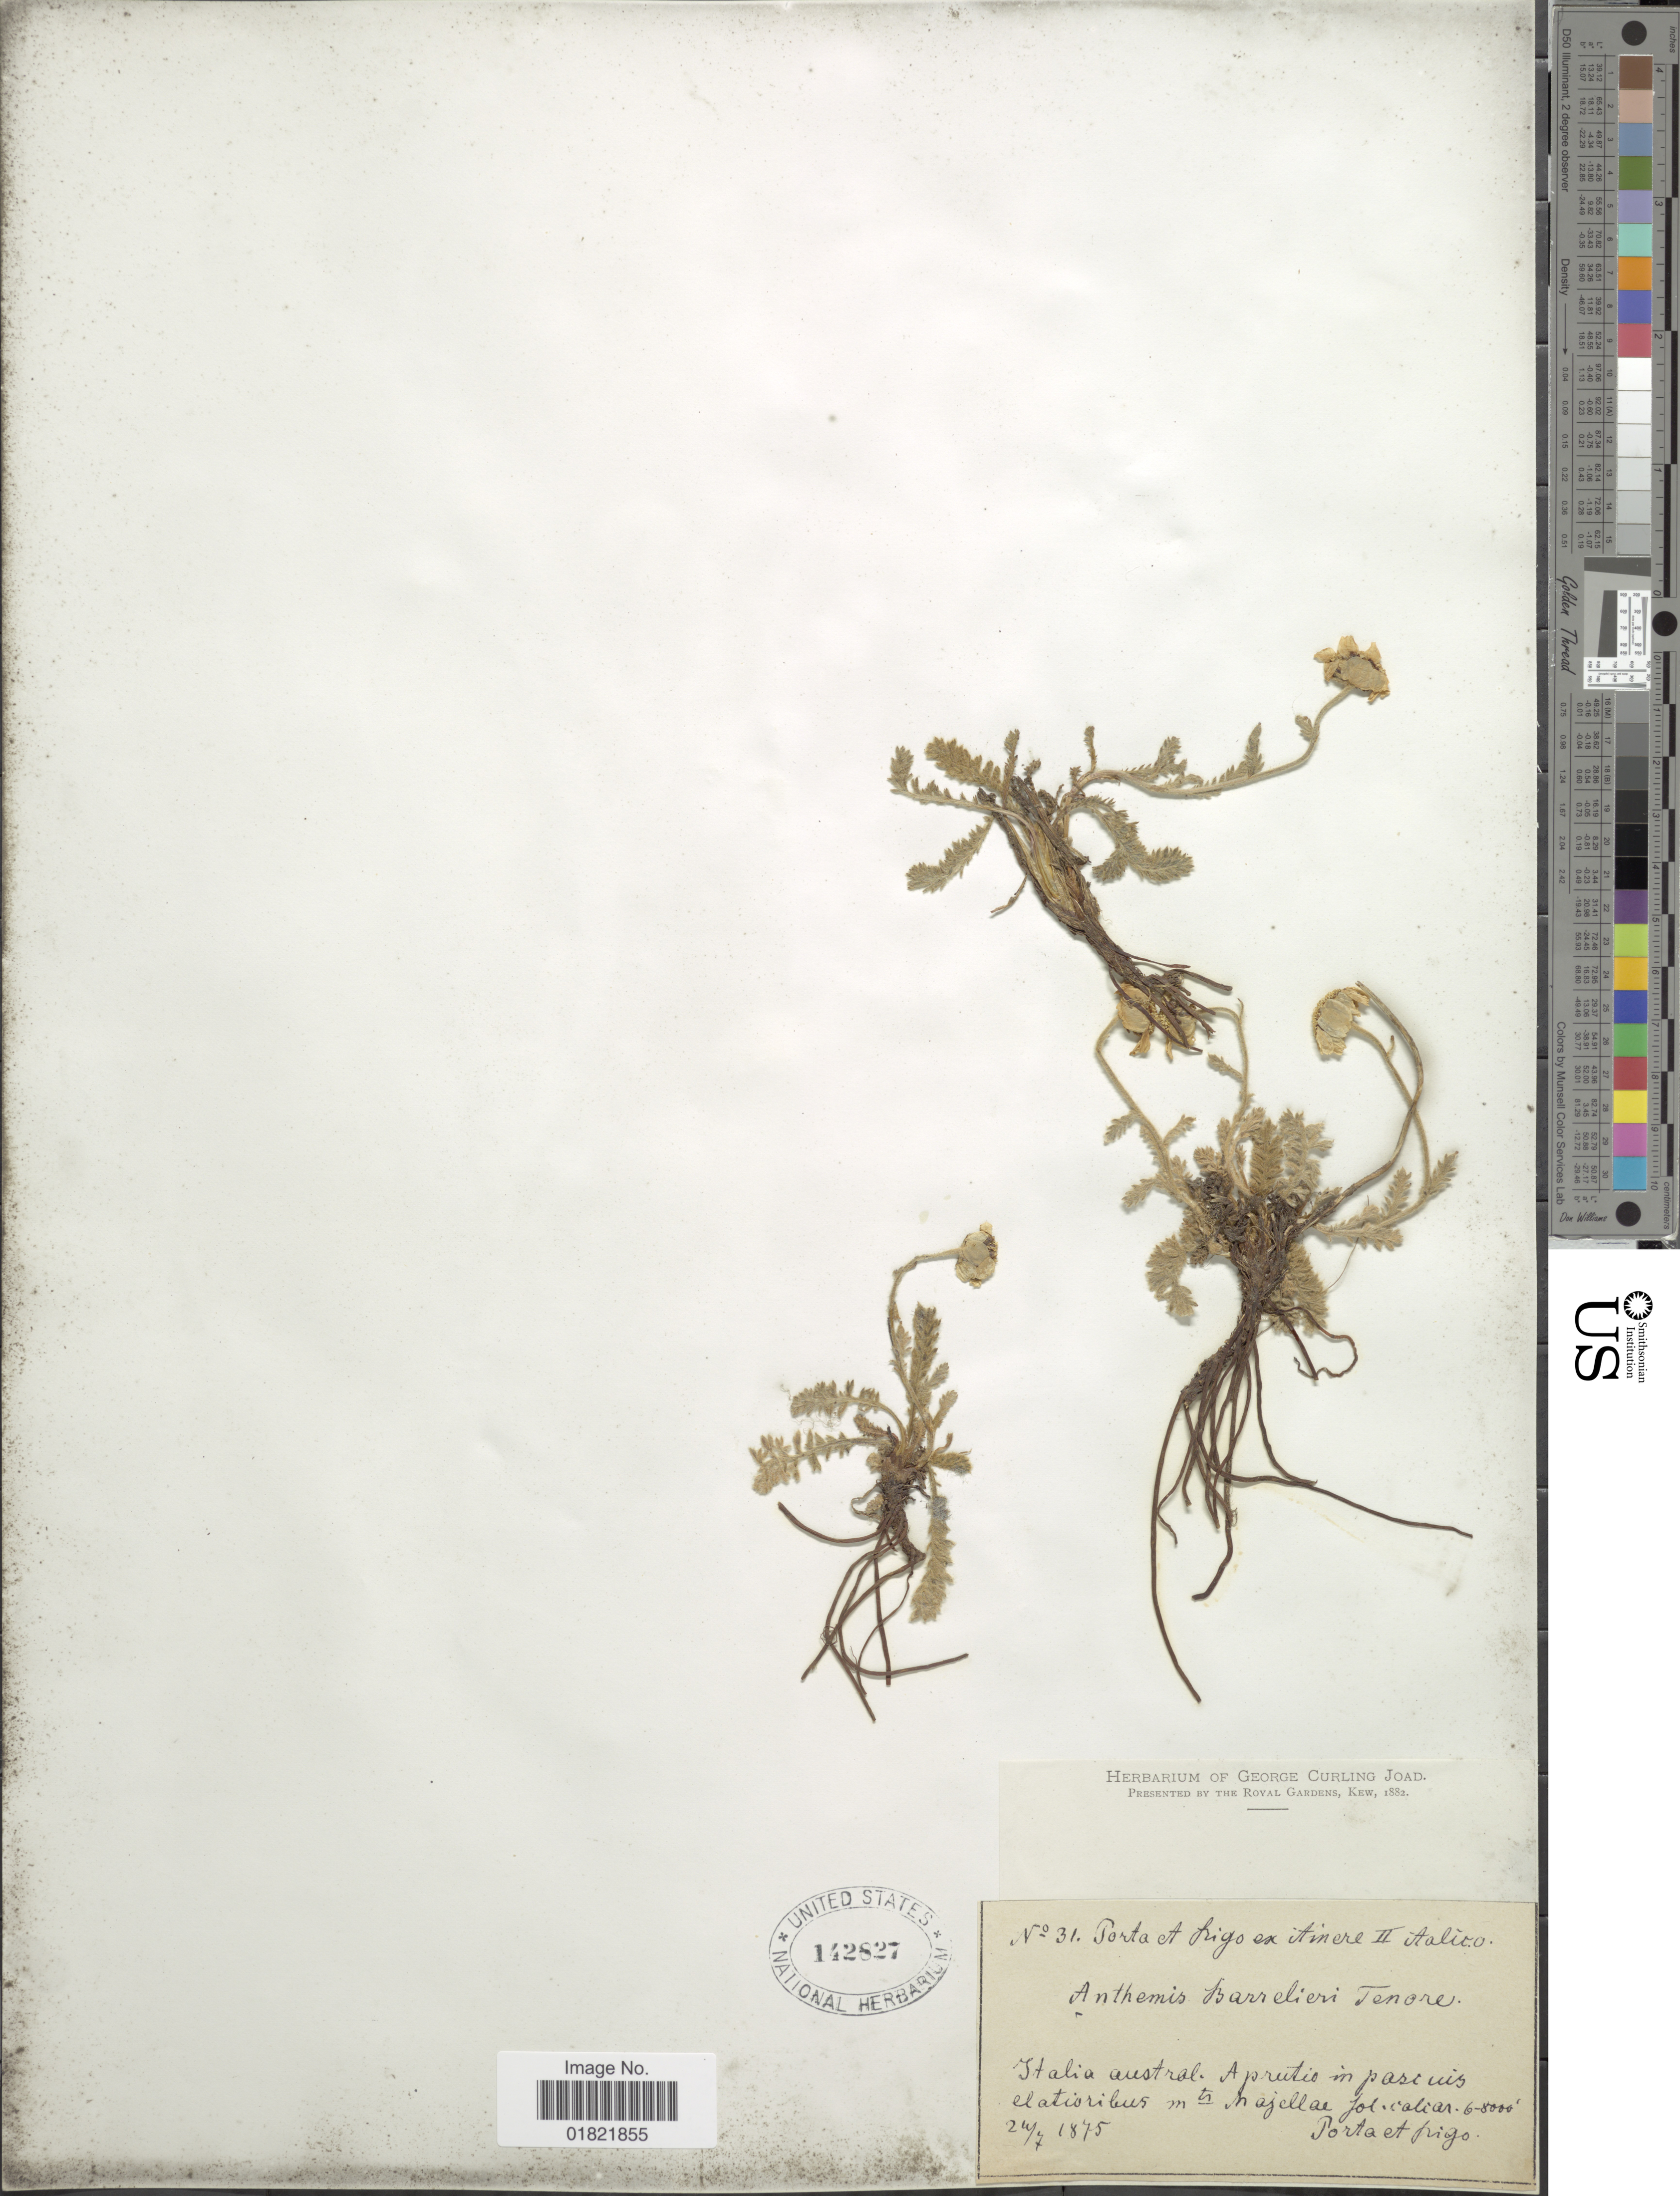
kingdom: Plantae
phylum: Tracheophyta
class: Magnoliopsida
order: Asterales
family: Asteraceae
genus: Anthemis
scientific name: Anthemis barrelieri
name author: Ten.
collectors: P. Porta & -. Frigo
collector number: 31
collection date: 1875-07-24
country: Italy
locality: Austral. Aprutio in pascuis elatiorileus m ts Najellae jol. caliar [interpreted]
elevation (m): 1829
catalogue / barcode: US 142827